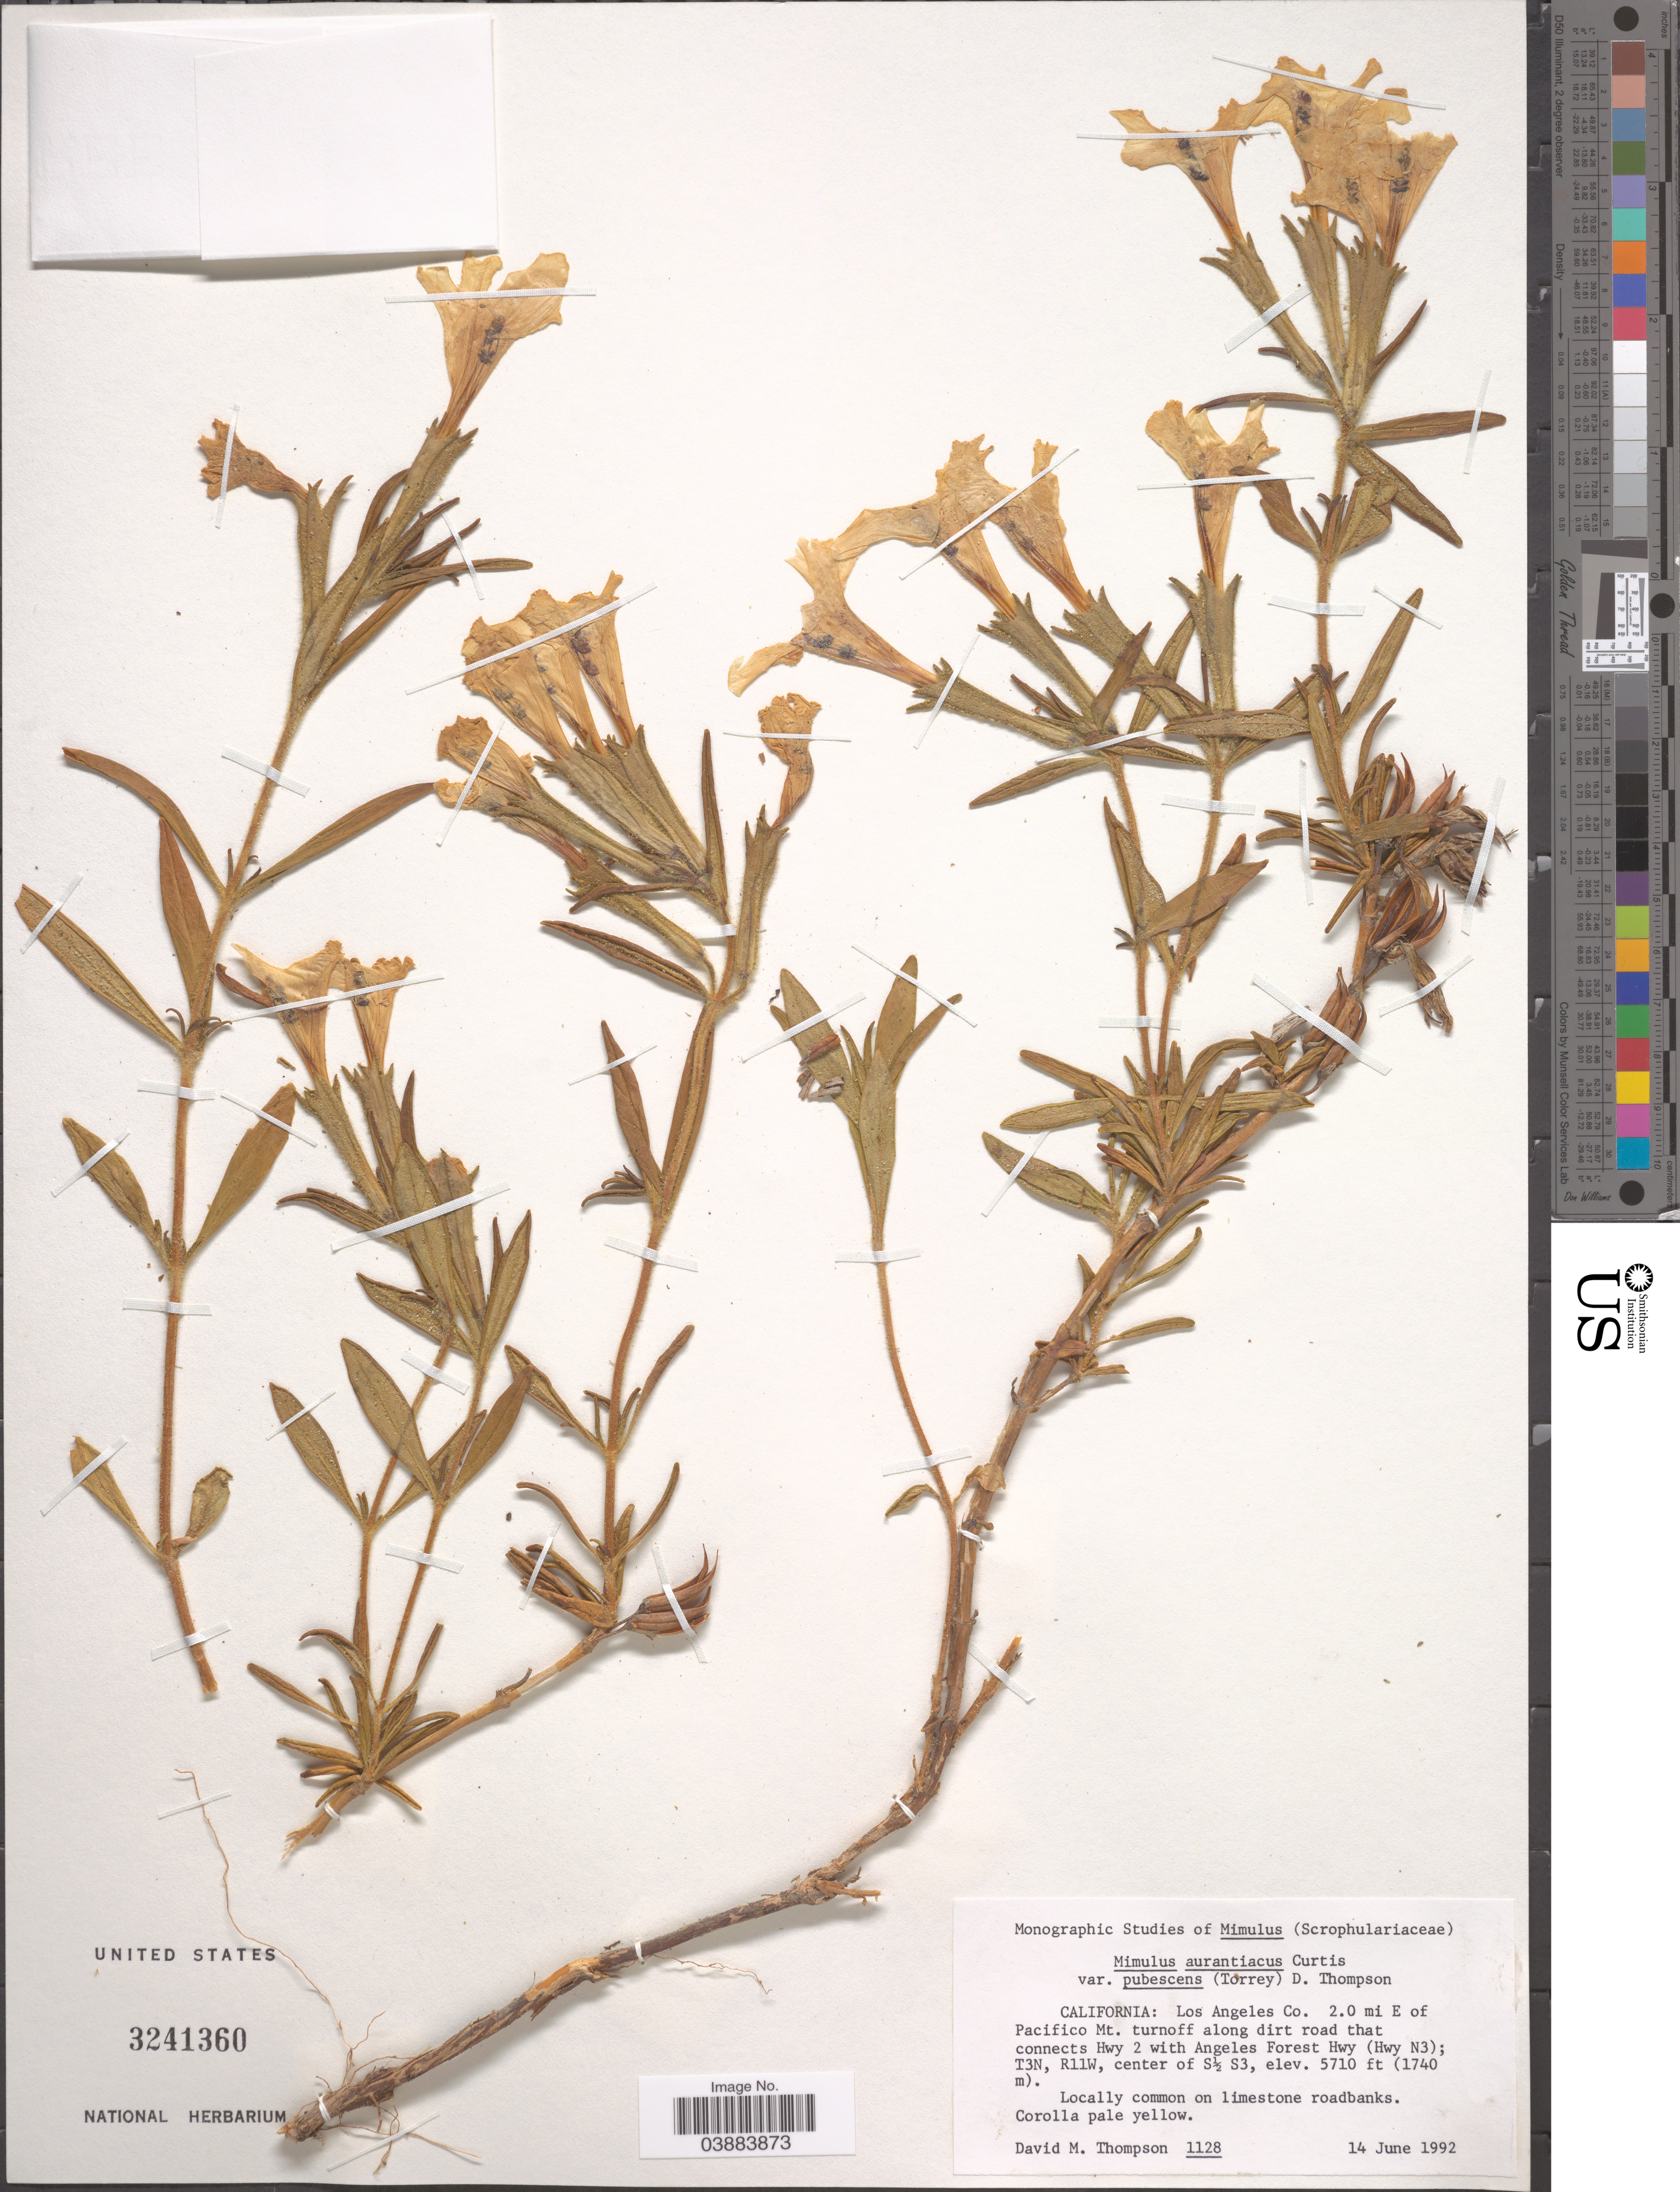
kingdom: Plantae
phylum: Tracheophyta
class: Magnoliopsida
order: Lamiales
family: Phrymaceae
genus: Diplacus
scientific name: Diplacus aurantiacus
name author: (Curtis) Jeps.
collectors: D. M. Thompson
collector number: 1128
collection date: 1992-06-14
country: United States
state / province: California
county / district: Los Angeles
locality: Los Angeles Co. 2.0 mi E of Pacifico Mt. turnoff along dirt road that connects Hwy 2 with Angeles Forest Hwy (Hwy N3); T3N, R11W, center of S½ S3.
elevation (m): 1740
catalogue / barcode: US 3241360